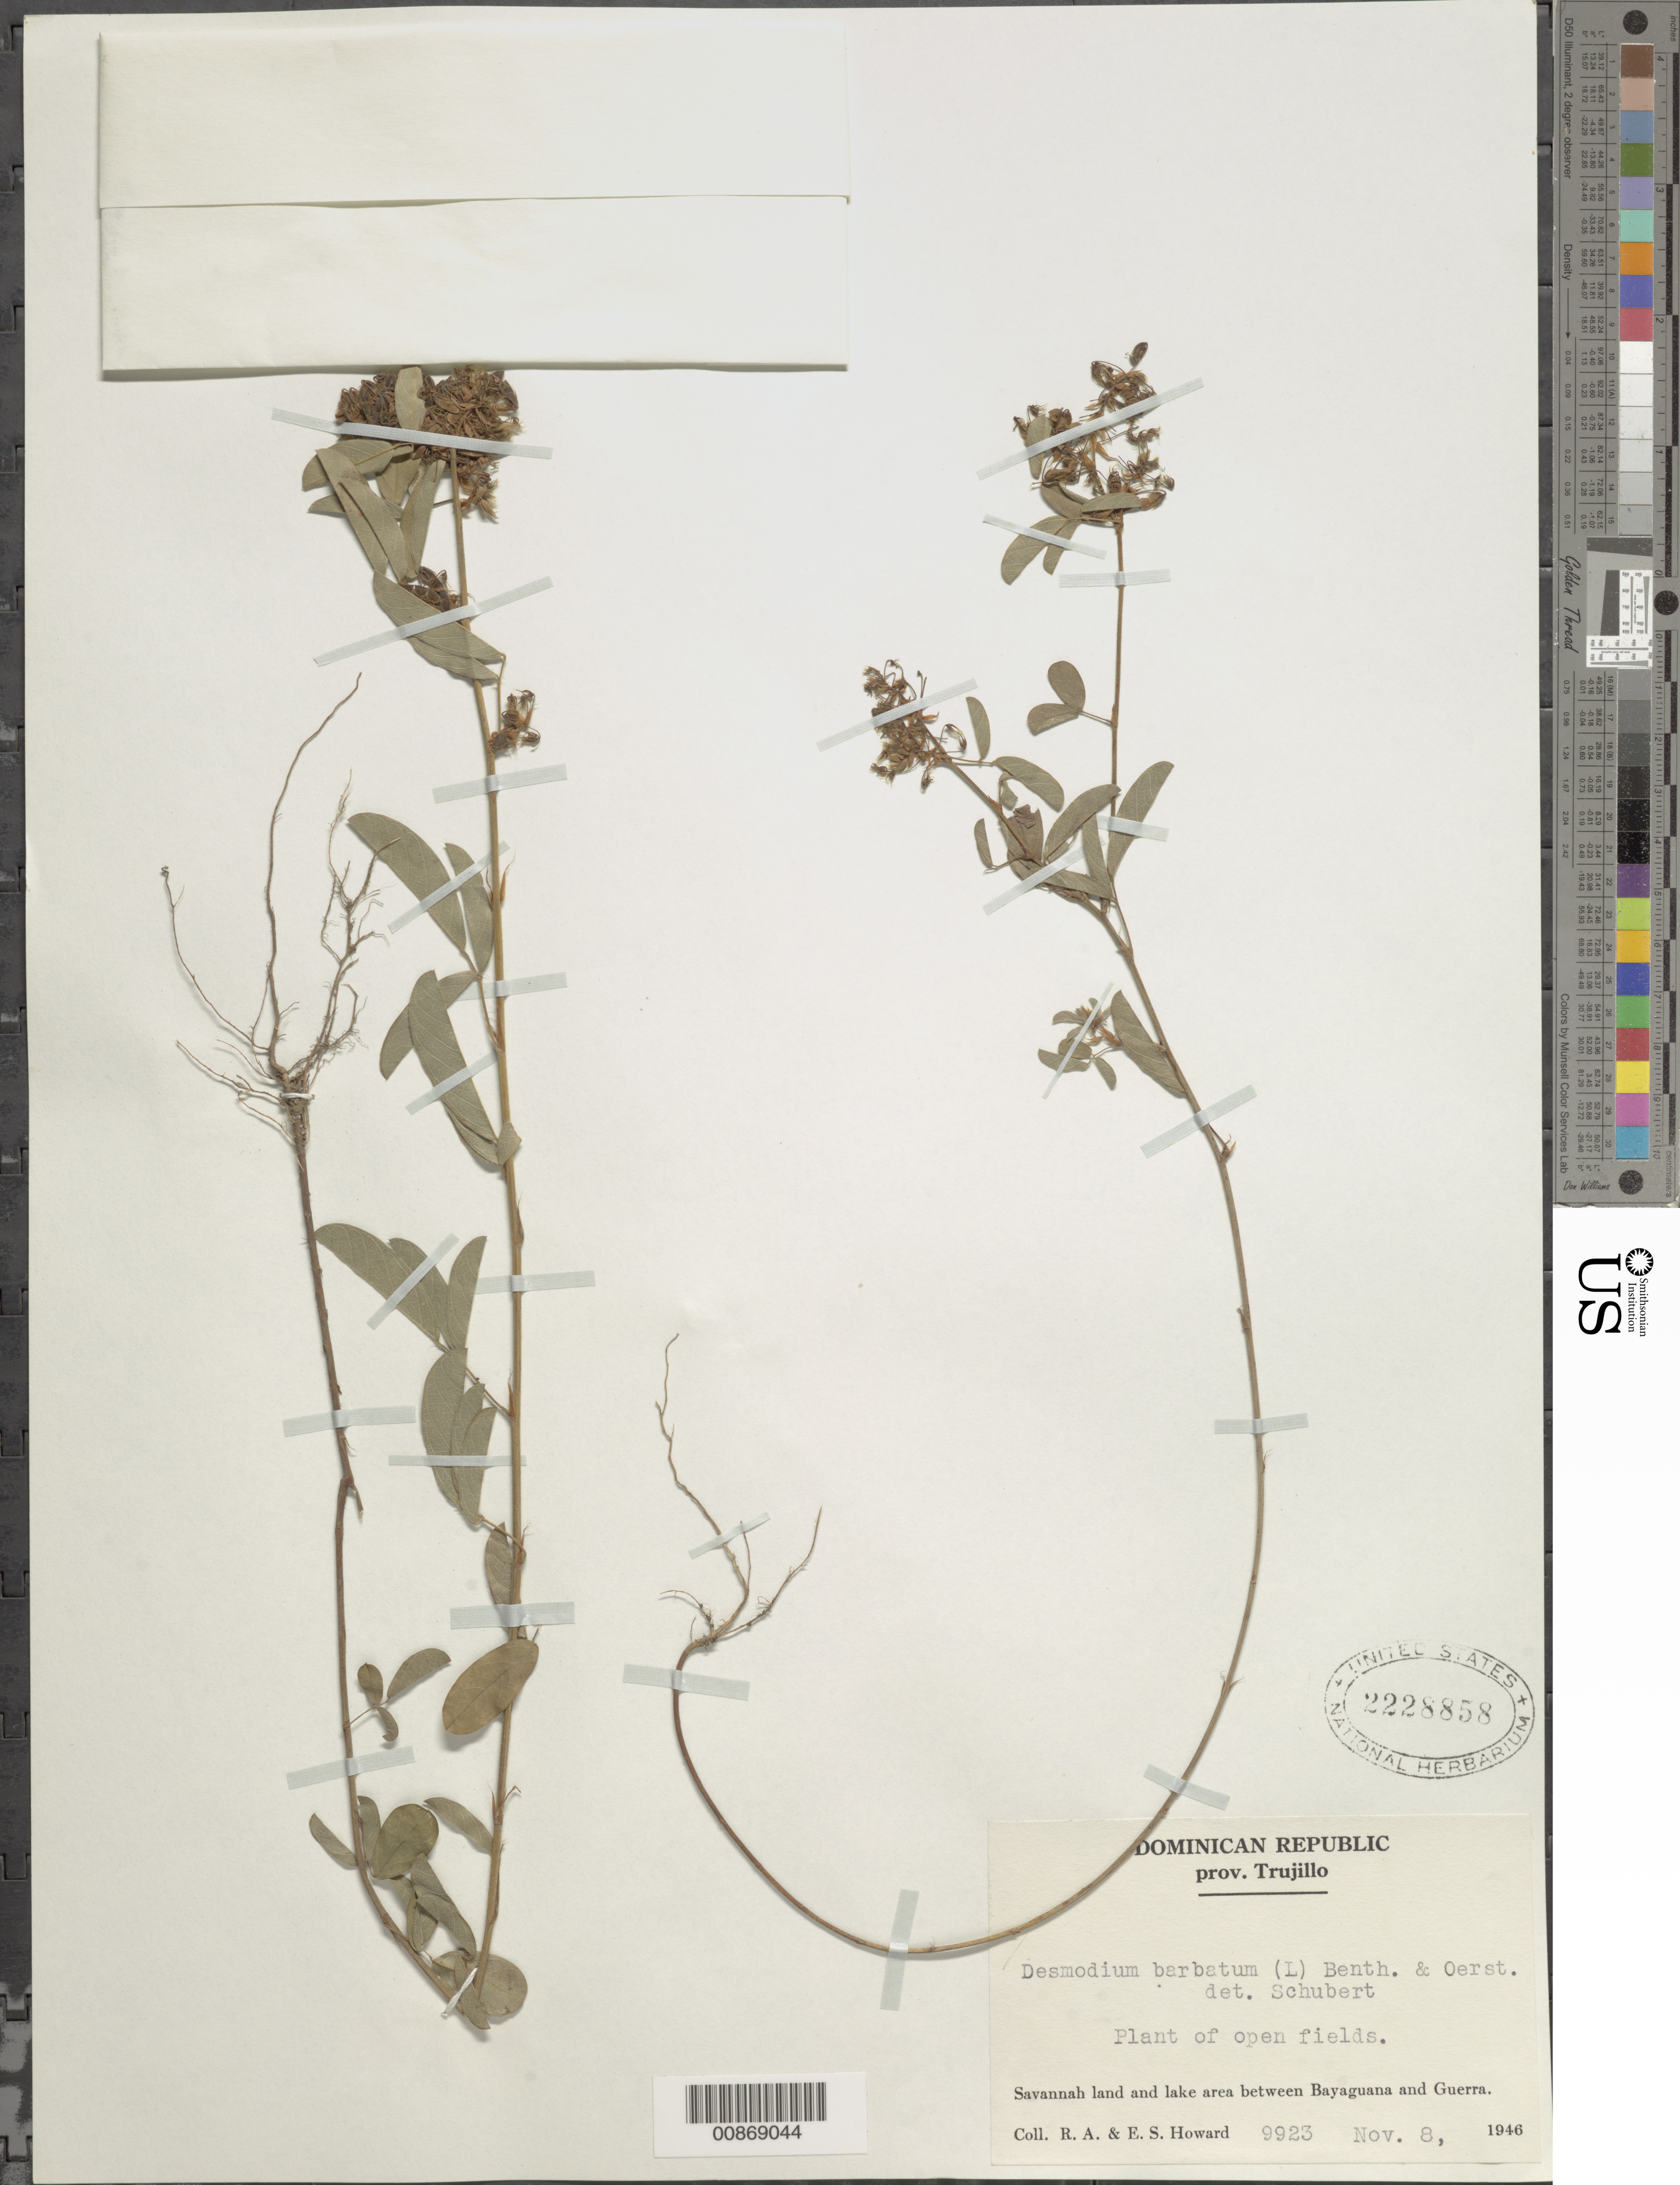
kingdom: Plantae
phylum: Tracheophyta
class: Magnoliopsida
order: Fabales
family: Fabaceae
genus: Grona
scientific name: Grona barbata var. barbata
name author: (L.) H. Ohashi & K. Ohashi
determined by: Strong, Mark T., (BOT), Smithsonian Institution - National Museum of Natural History (UNITED STATES)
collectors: R. A. Howard & E. S. Howard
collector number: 9923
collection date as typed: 08 Nov 1946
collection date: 1946-11-08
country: Dominican Republic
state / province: San Cristobal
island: Hispaniola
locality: Between Bayaguana and Guerra.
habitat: Plant of open fields. Savannah land and lake area.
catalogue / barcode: US 2228858